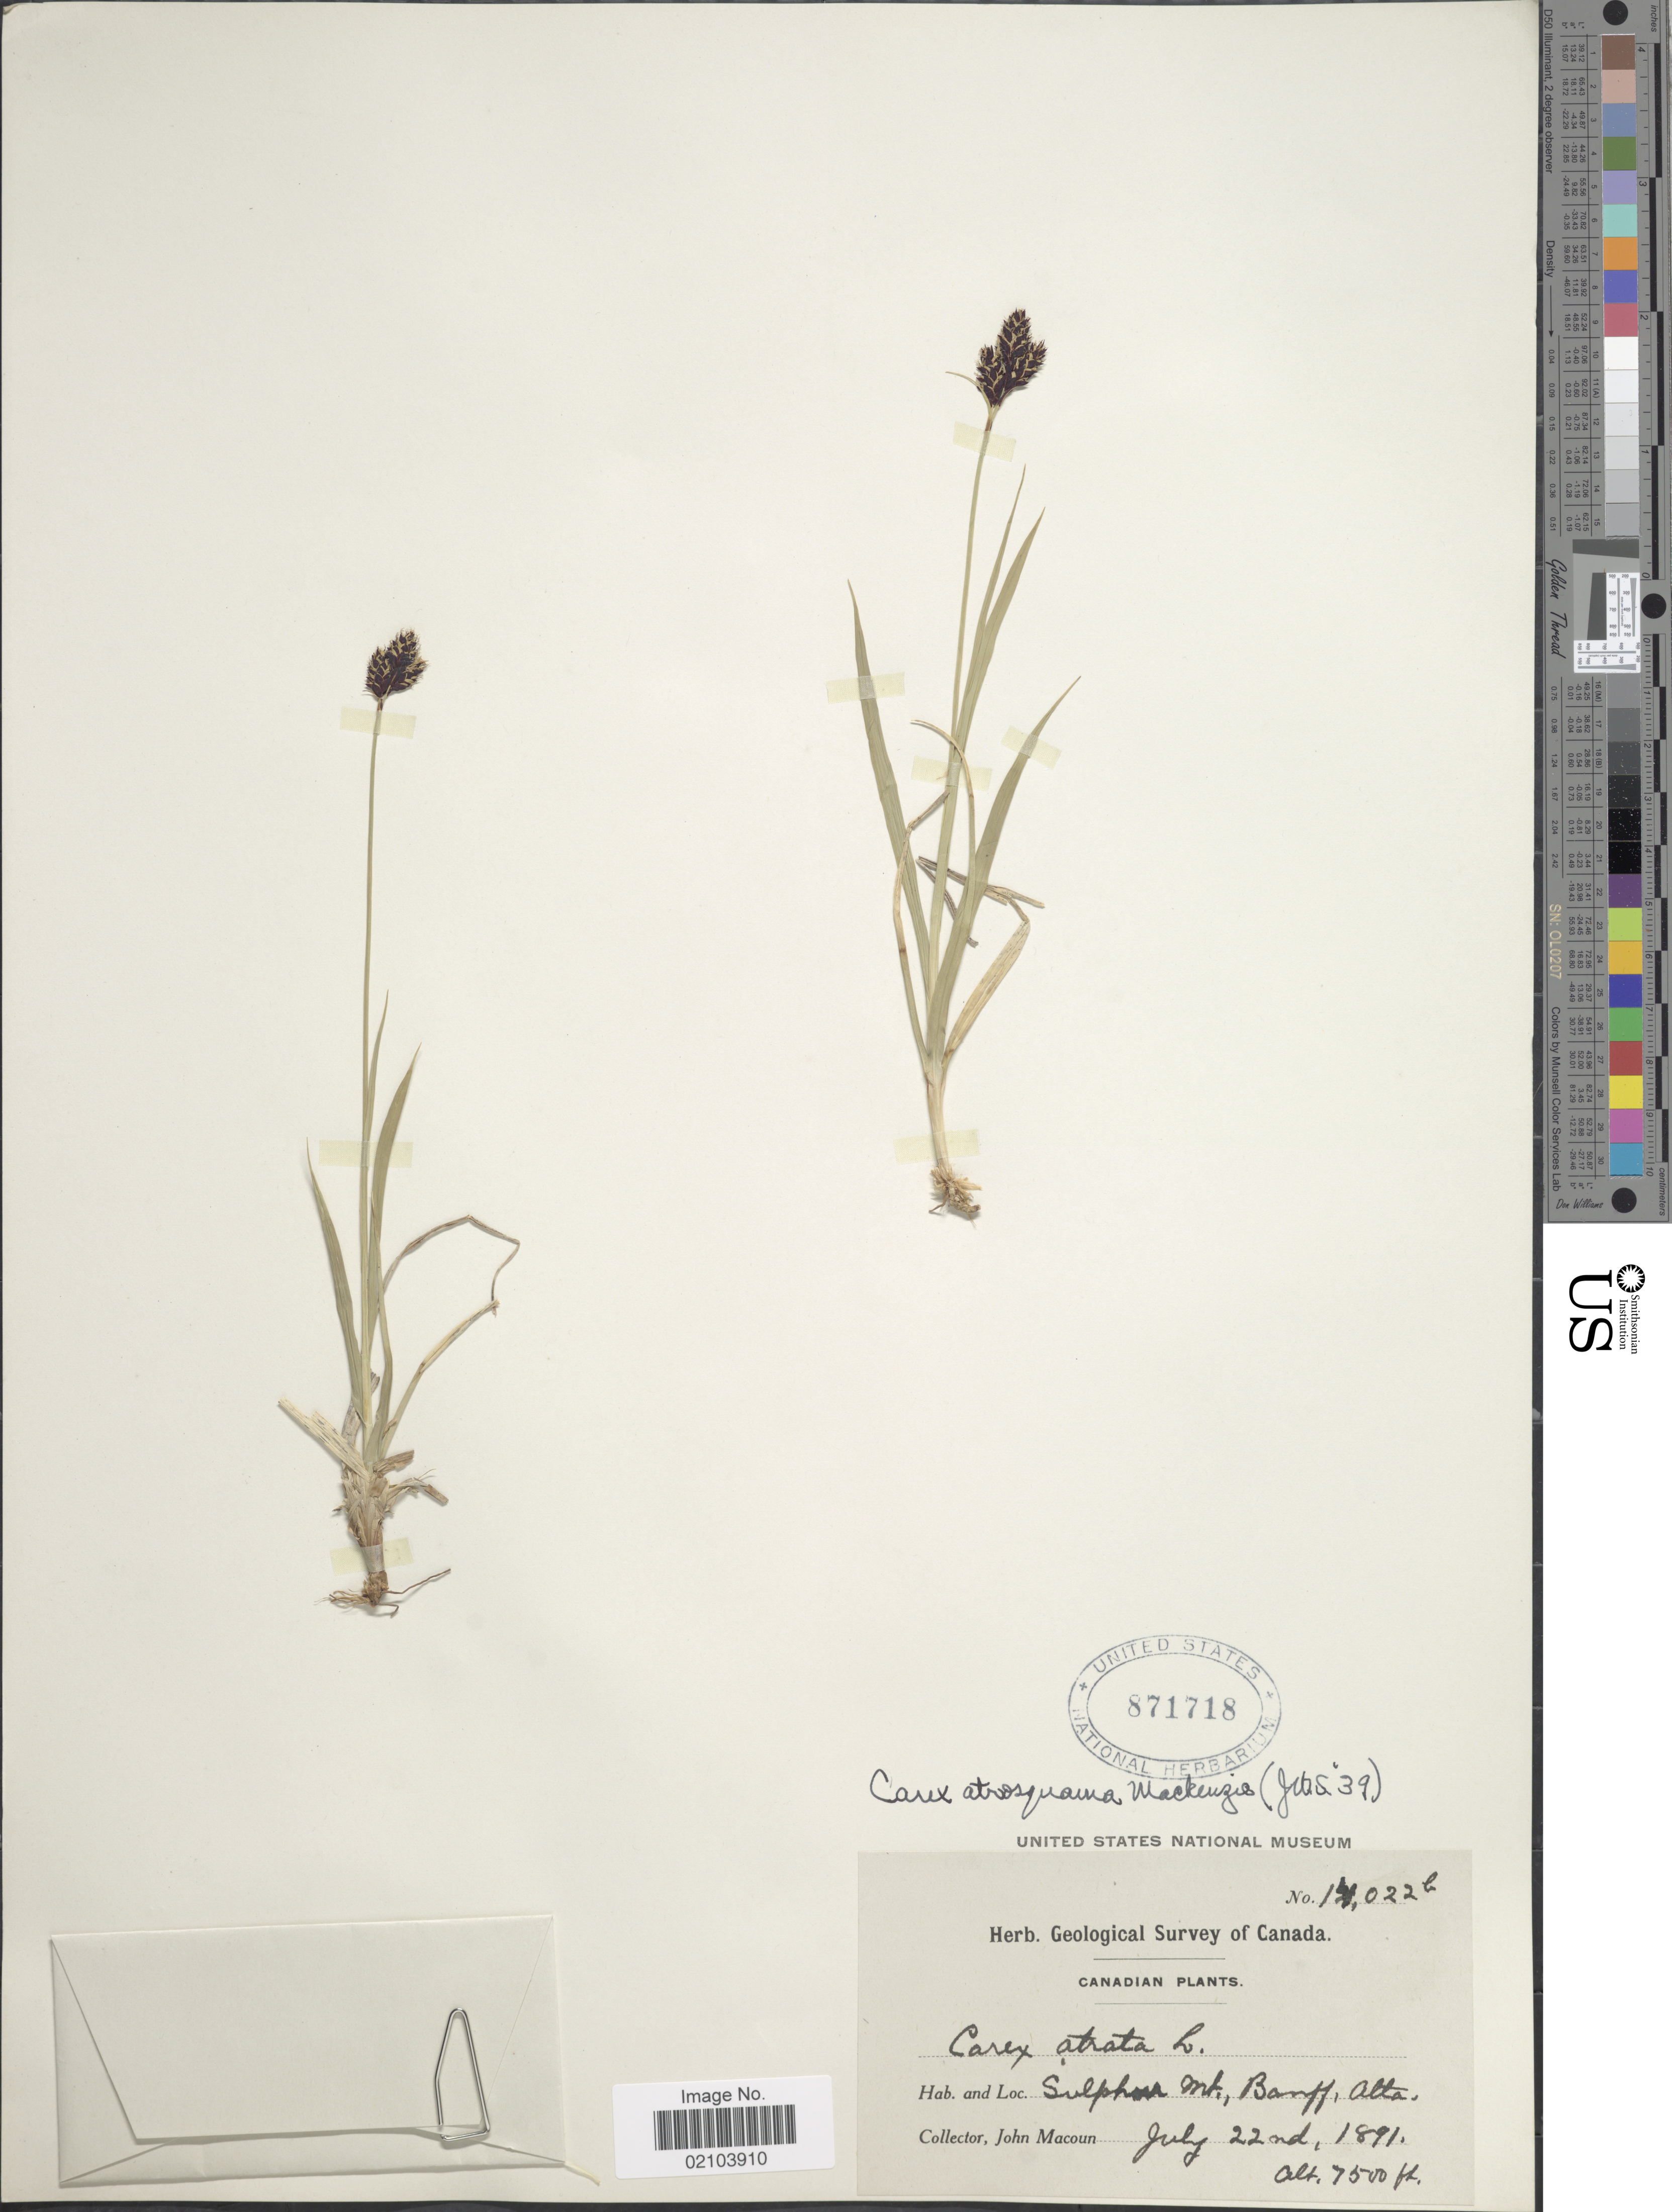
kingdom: Plantae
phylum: Tracheophyta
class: Liliopsida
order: Poales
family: Cyperaceae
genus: Carex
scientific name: Carex atrosquama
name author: Mack.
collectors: J. Macoun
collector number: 14022b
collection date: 1891-07-22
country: Canada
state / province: Alberta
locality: Sulphur Mt., Banff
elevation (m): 2286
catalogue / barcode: US 871718